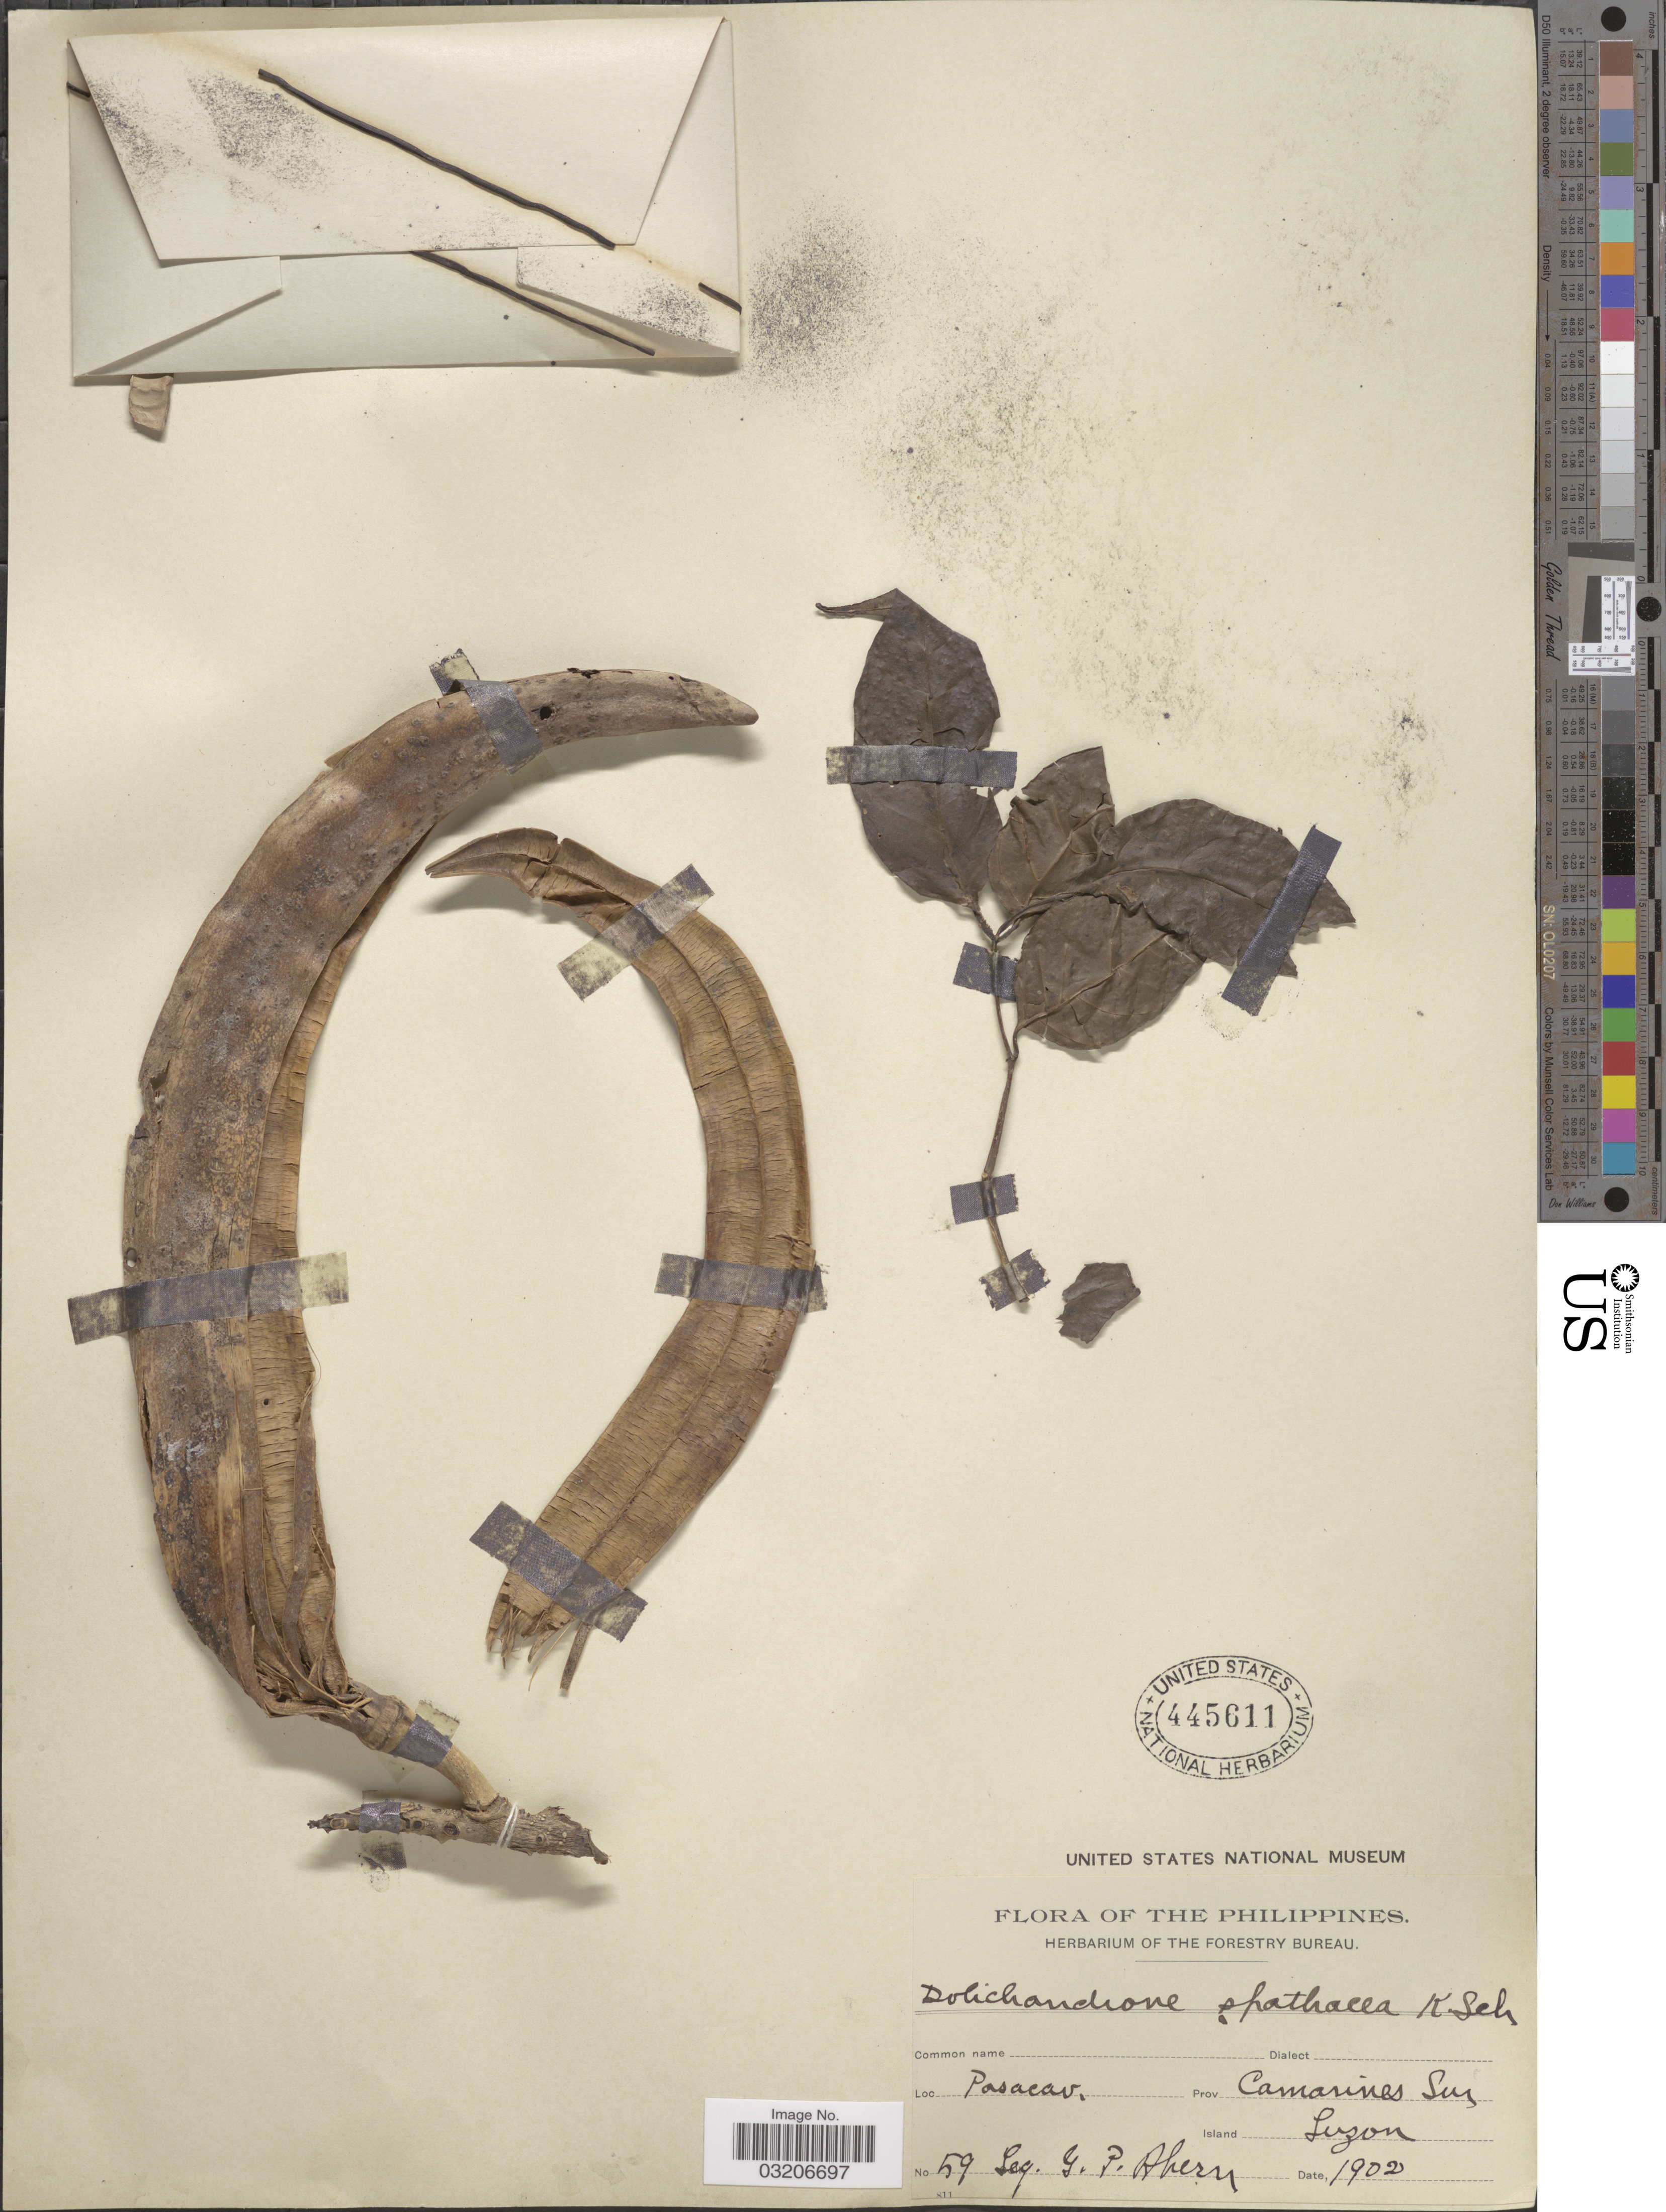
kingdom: Plantae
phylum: Tracheophyta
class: Magnoliopsida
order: Lamiales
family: Bignoniaceae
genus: Dolichandrone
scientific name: Dolichandrone spathacea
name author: (L. f.) K. Schum.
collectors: G. Ahern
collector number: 59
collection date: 1902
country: Philippines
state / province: Bicol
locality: Pasacao. Prov Camarines Sur. Island Luzon.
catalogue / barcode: US 445611